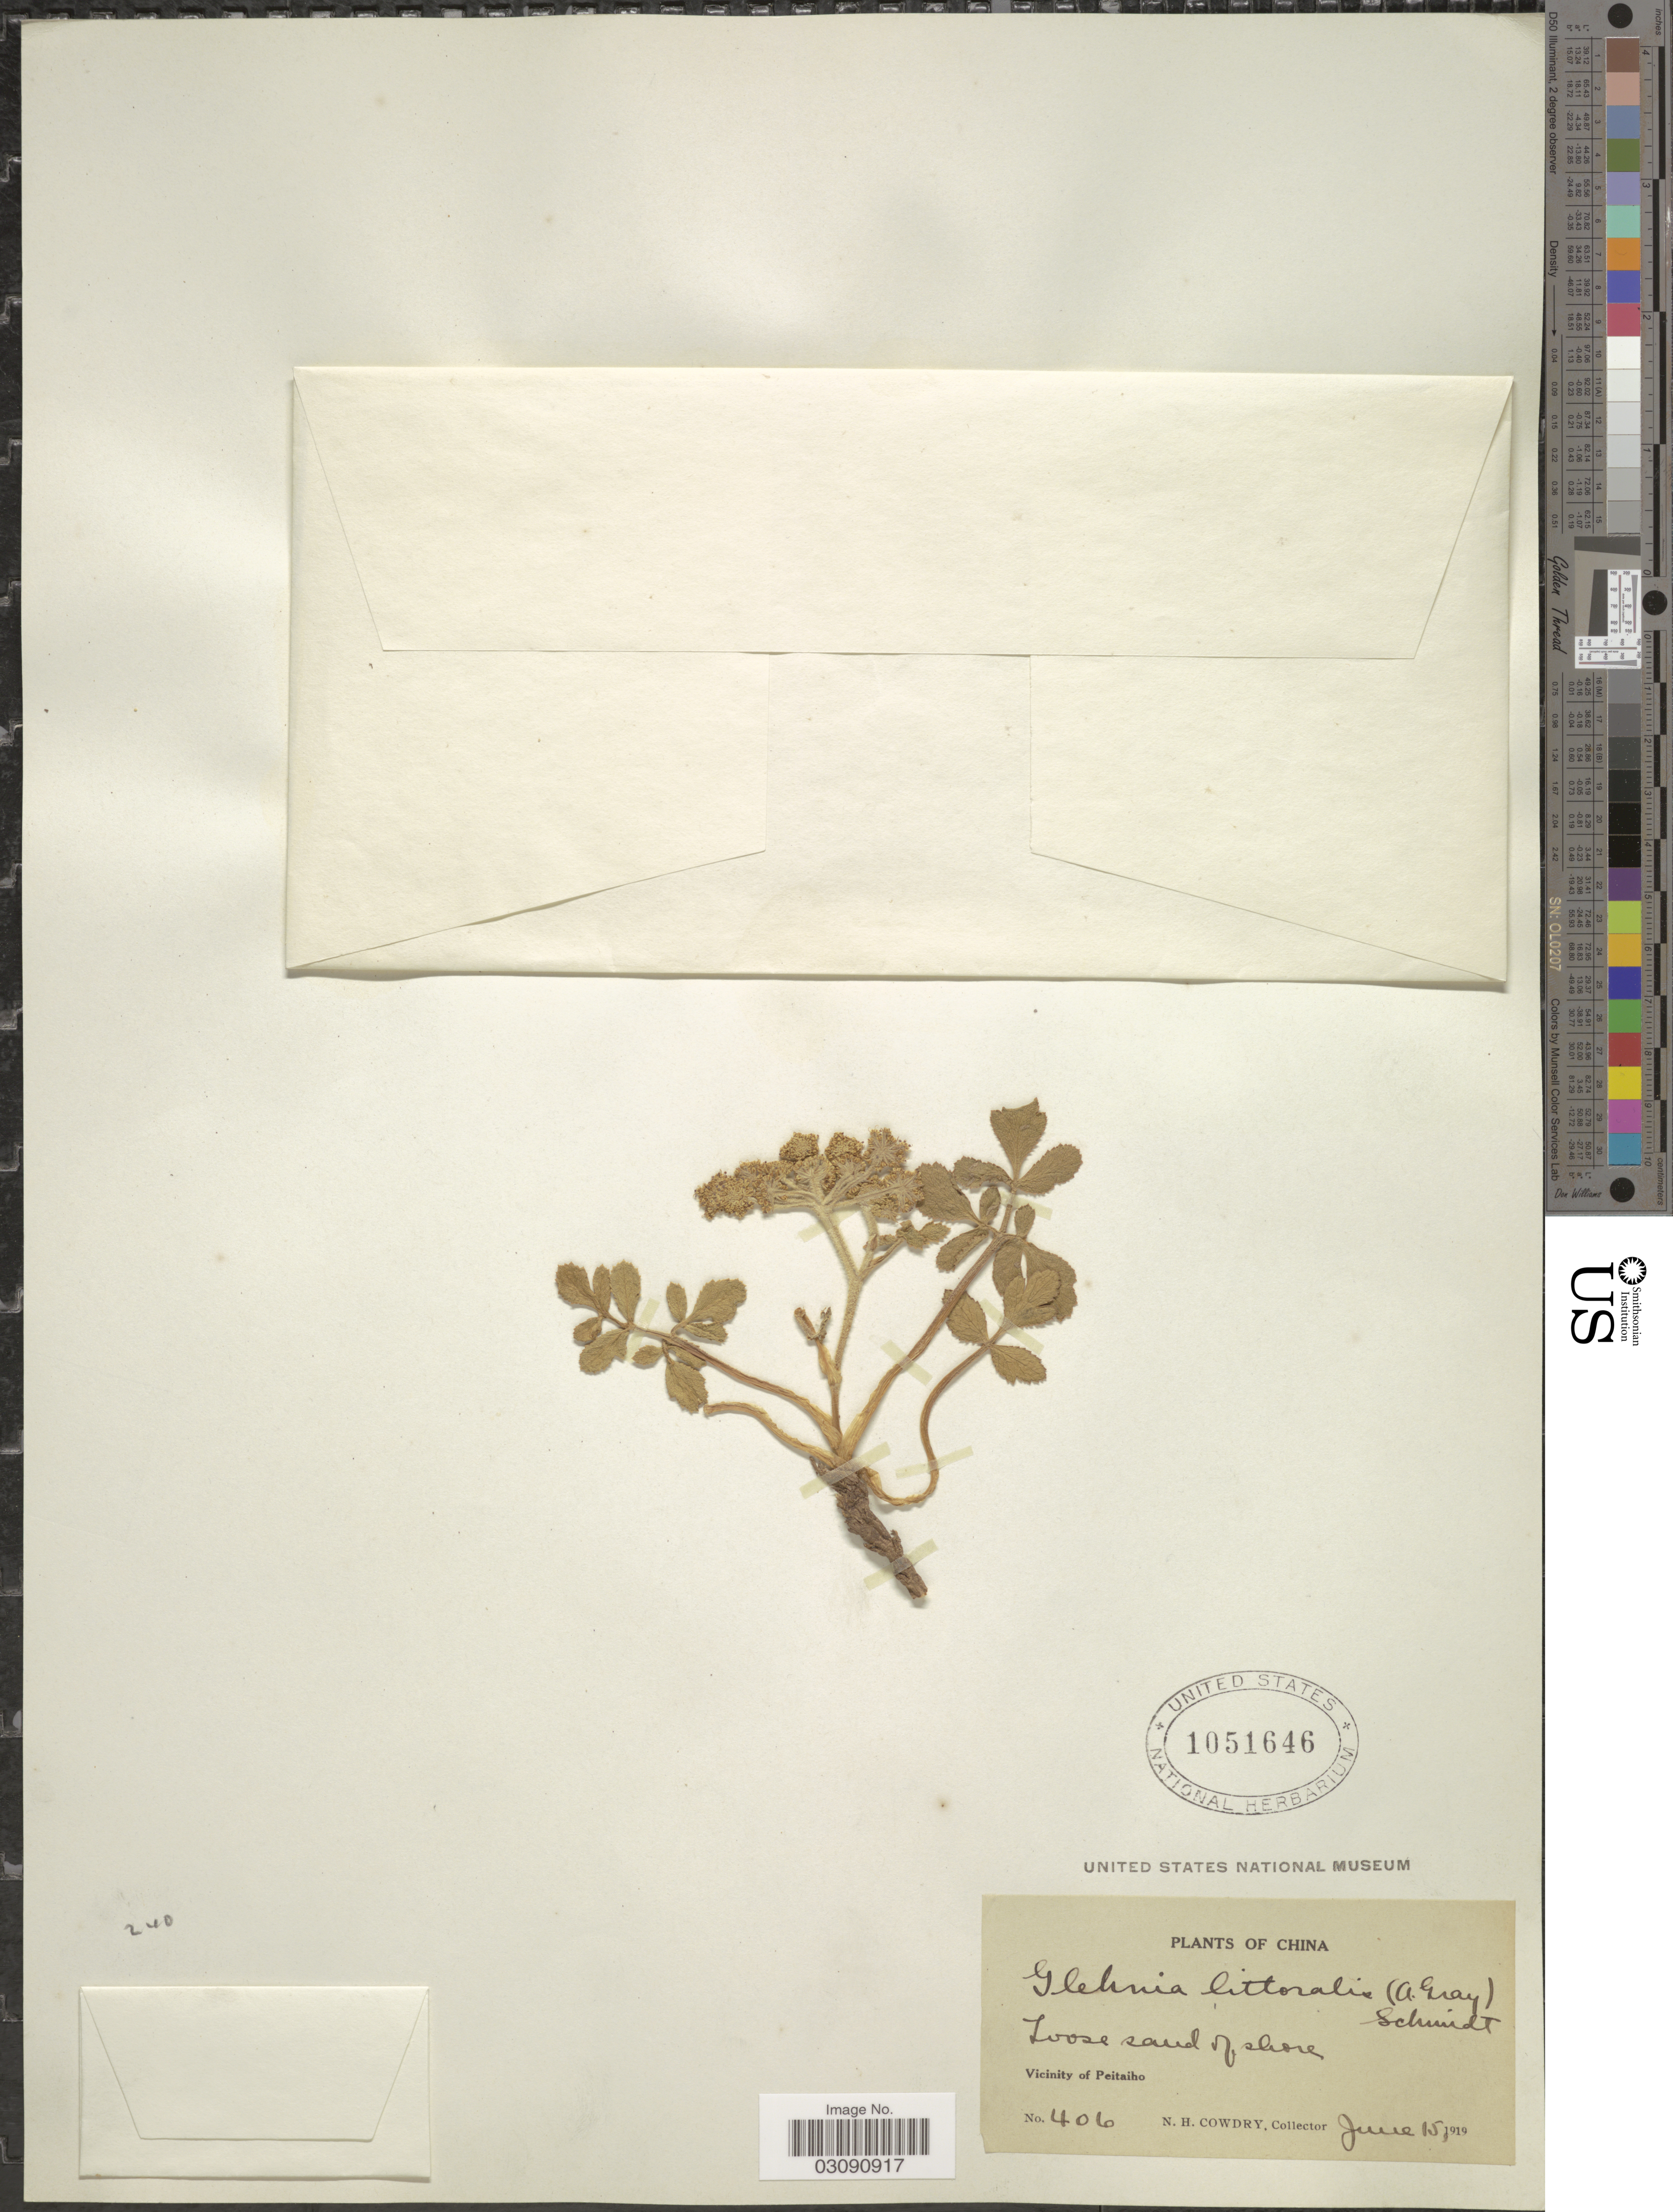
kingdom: Plantae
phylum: Tracheophyta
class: Magnoliopsida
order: Apiales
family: Apiaceae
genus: Glehnia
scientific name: Glehnia littoralis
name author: (J.G. Cooper) F. Schmidt ex Miq.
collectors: N. H. Cowdry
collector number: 406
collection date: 1919-06-15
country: China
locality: Vicinity of Peitaiho.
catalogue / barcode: US 1051646